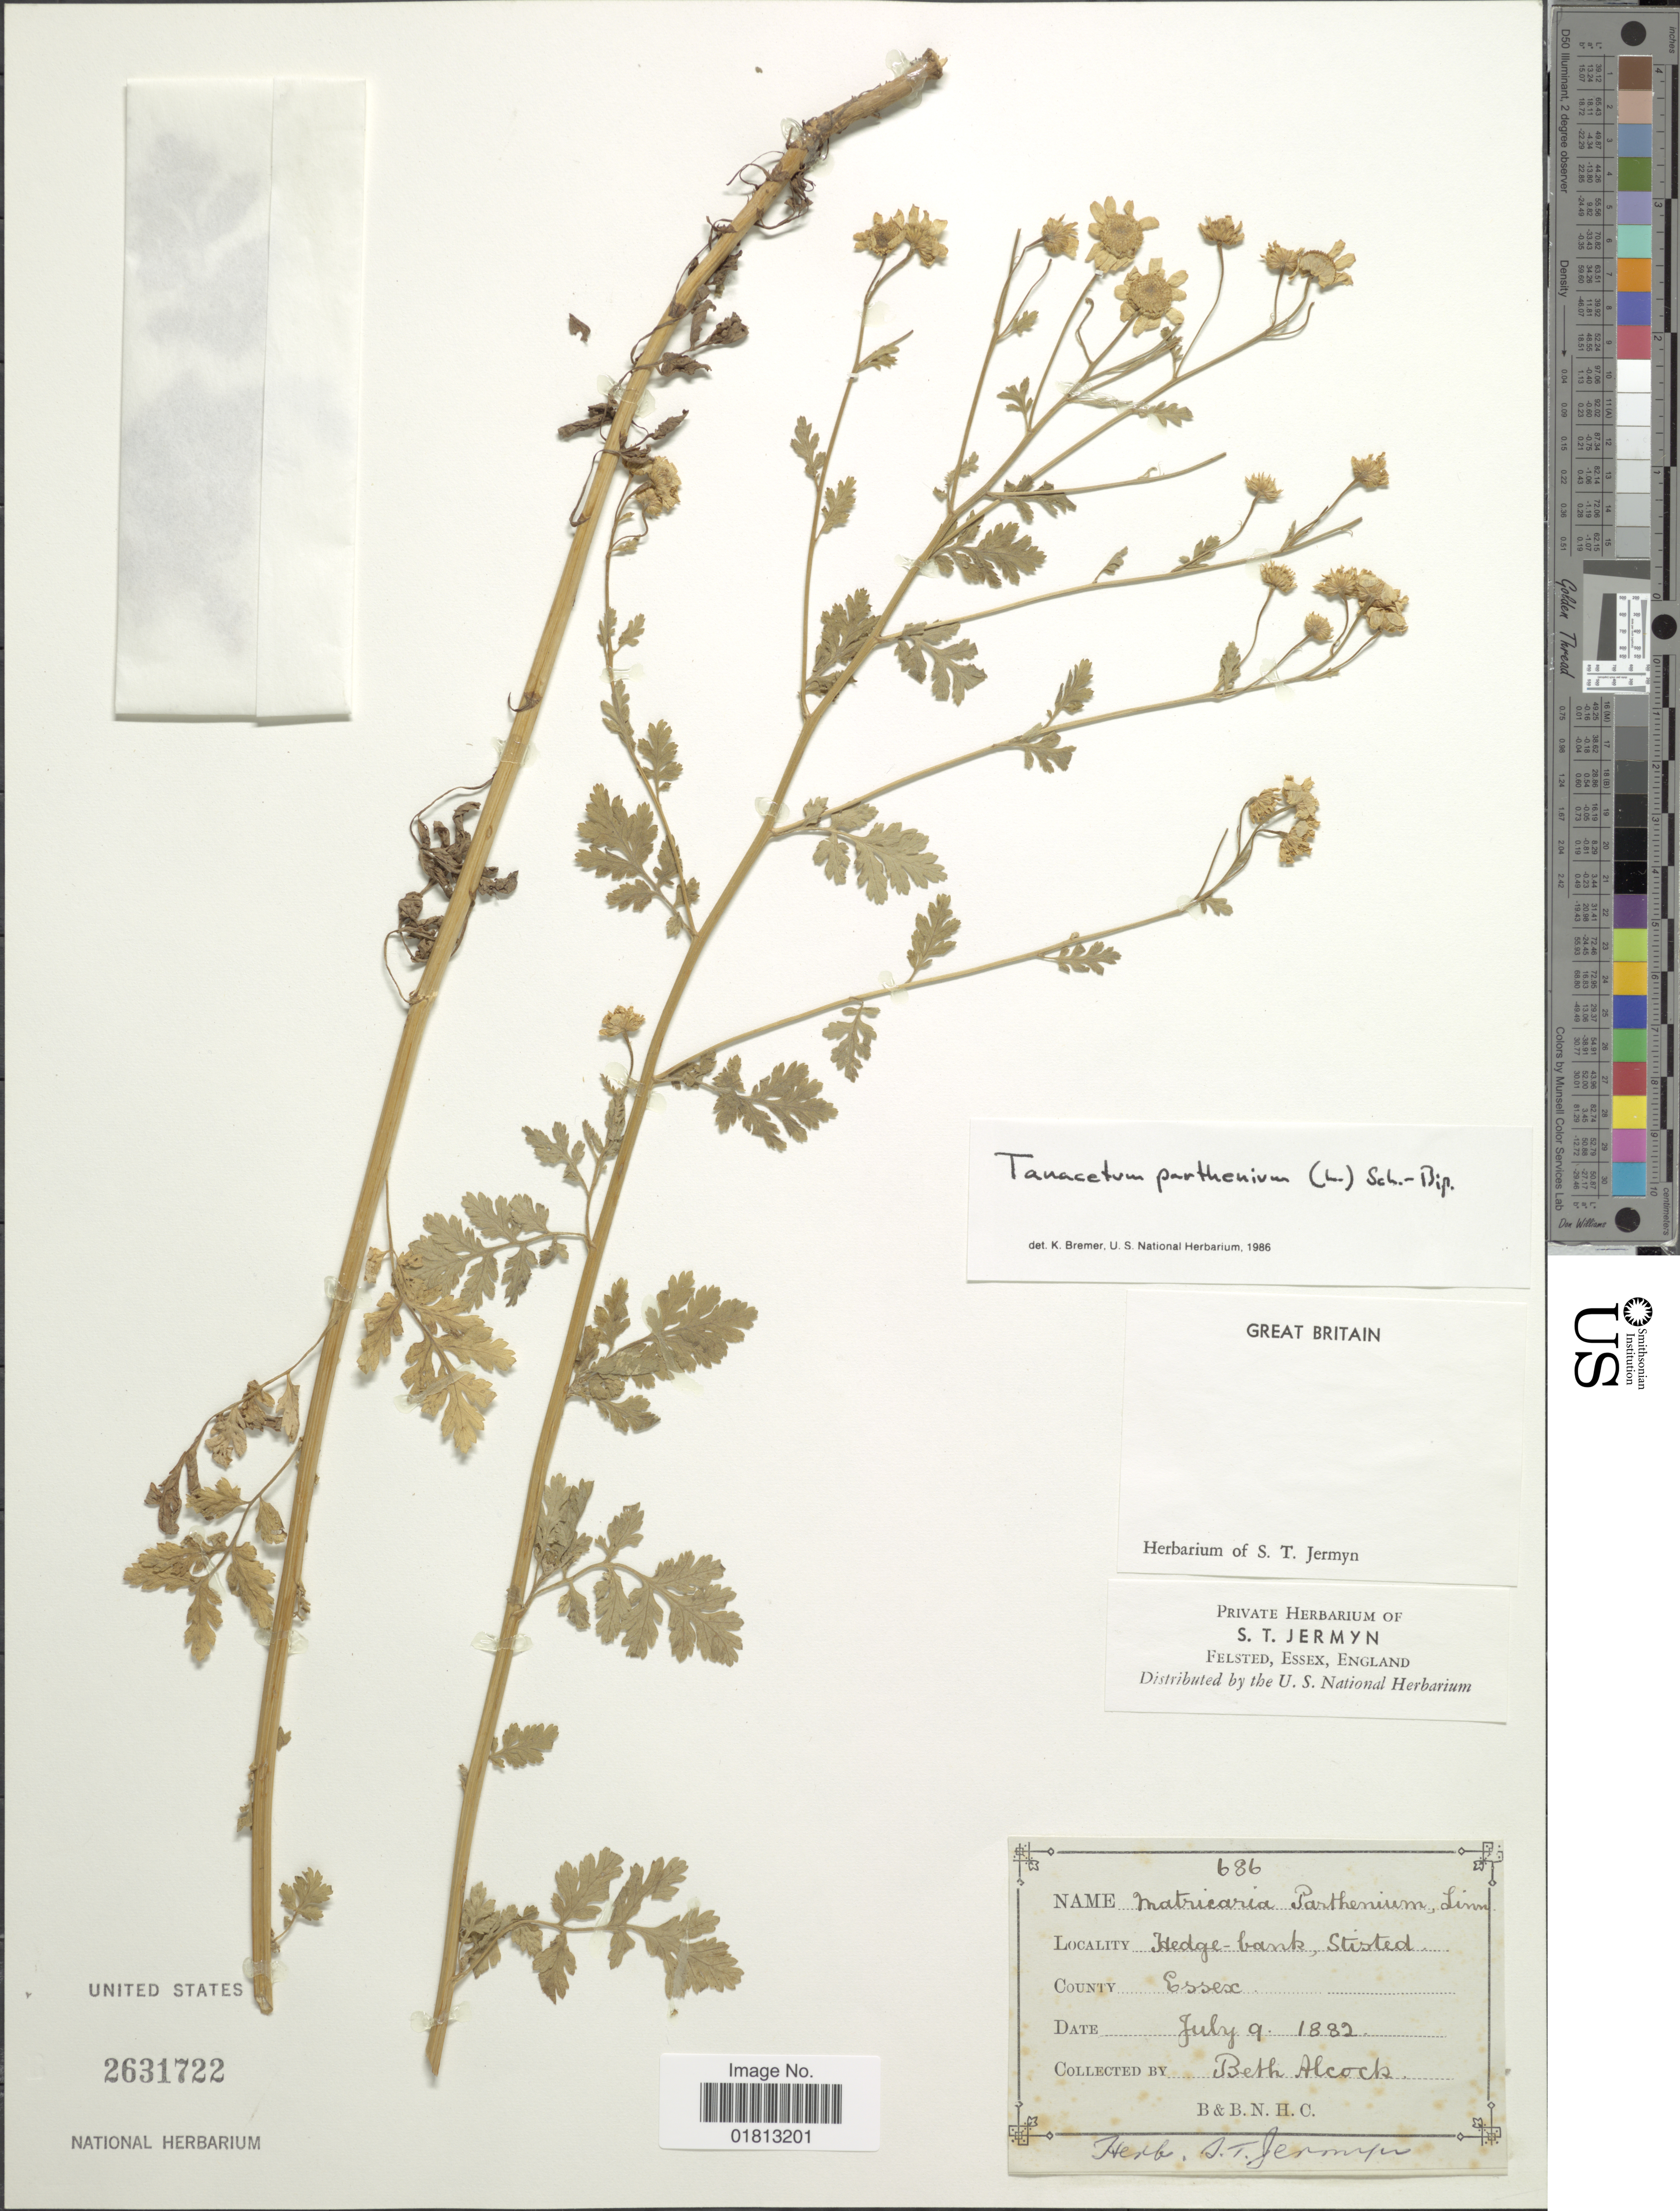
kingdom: Plantae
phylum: Tracheophyta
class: Magnoliopsida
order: Asterales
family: Asteraceae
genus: Tanacetum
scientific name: Tanacetum parthenium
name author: (L.) Sch. Bip.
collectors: B. Alcock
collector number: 686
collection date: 1882-07-09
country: United Kingdom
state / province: England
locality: Hedge-bank, Stisted, County Essex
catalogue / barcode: US 2631722